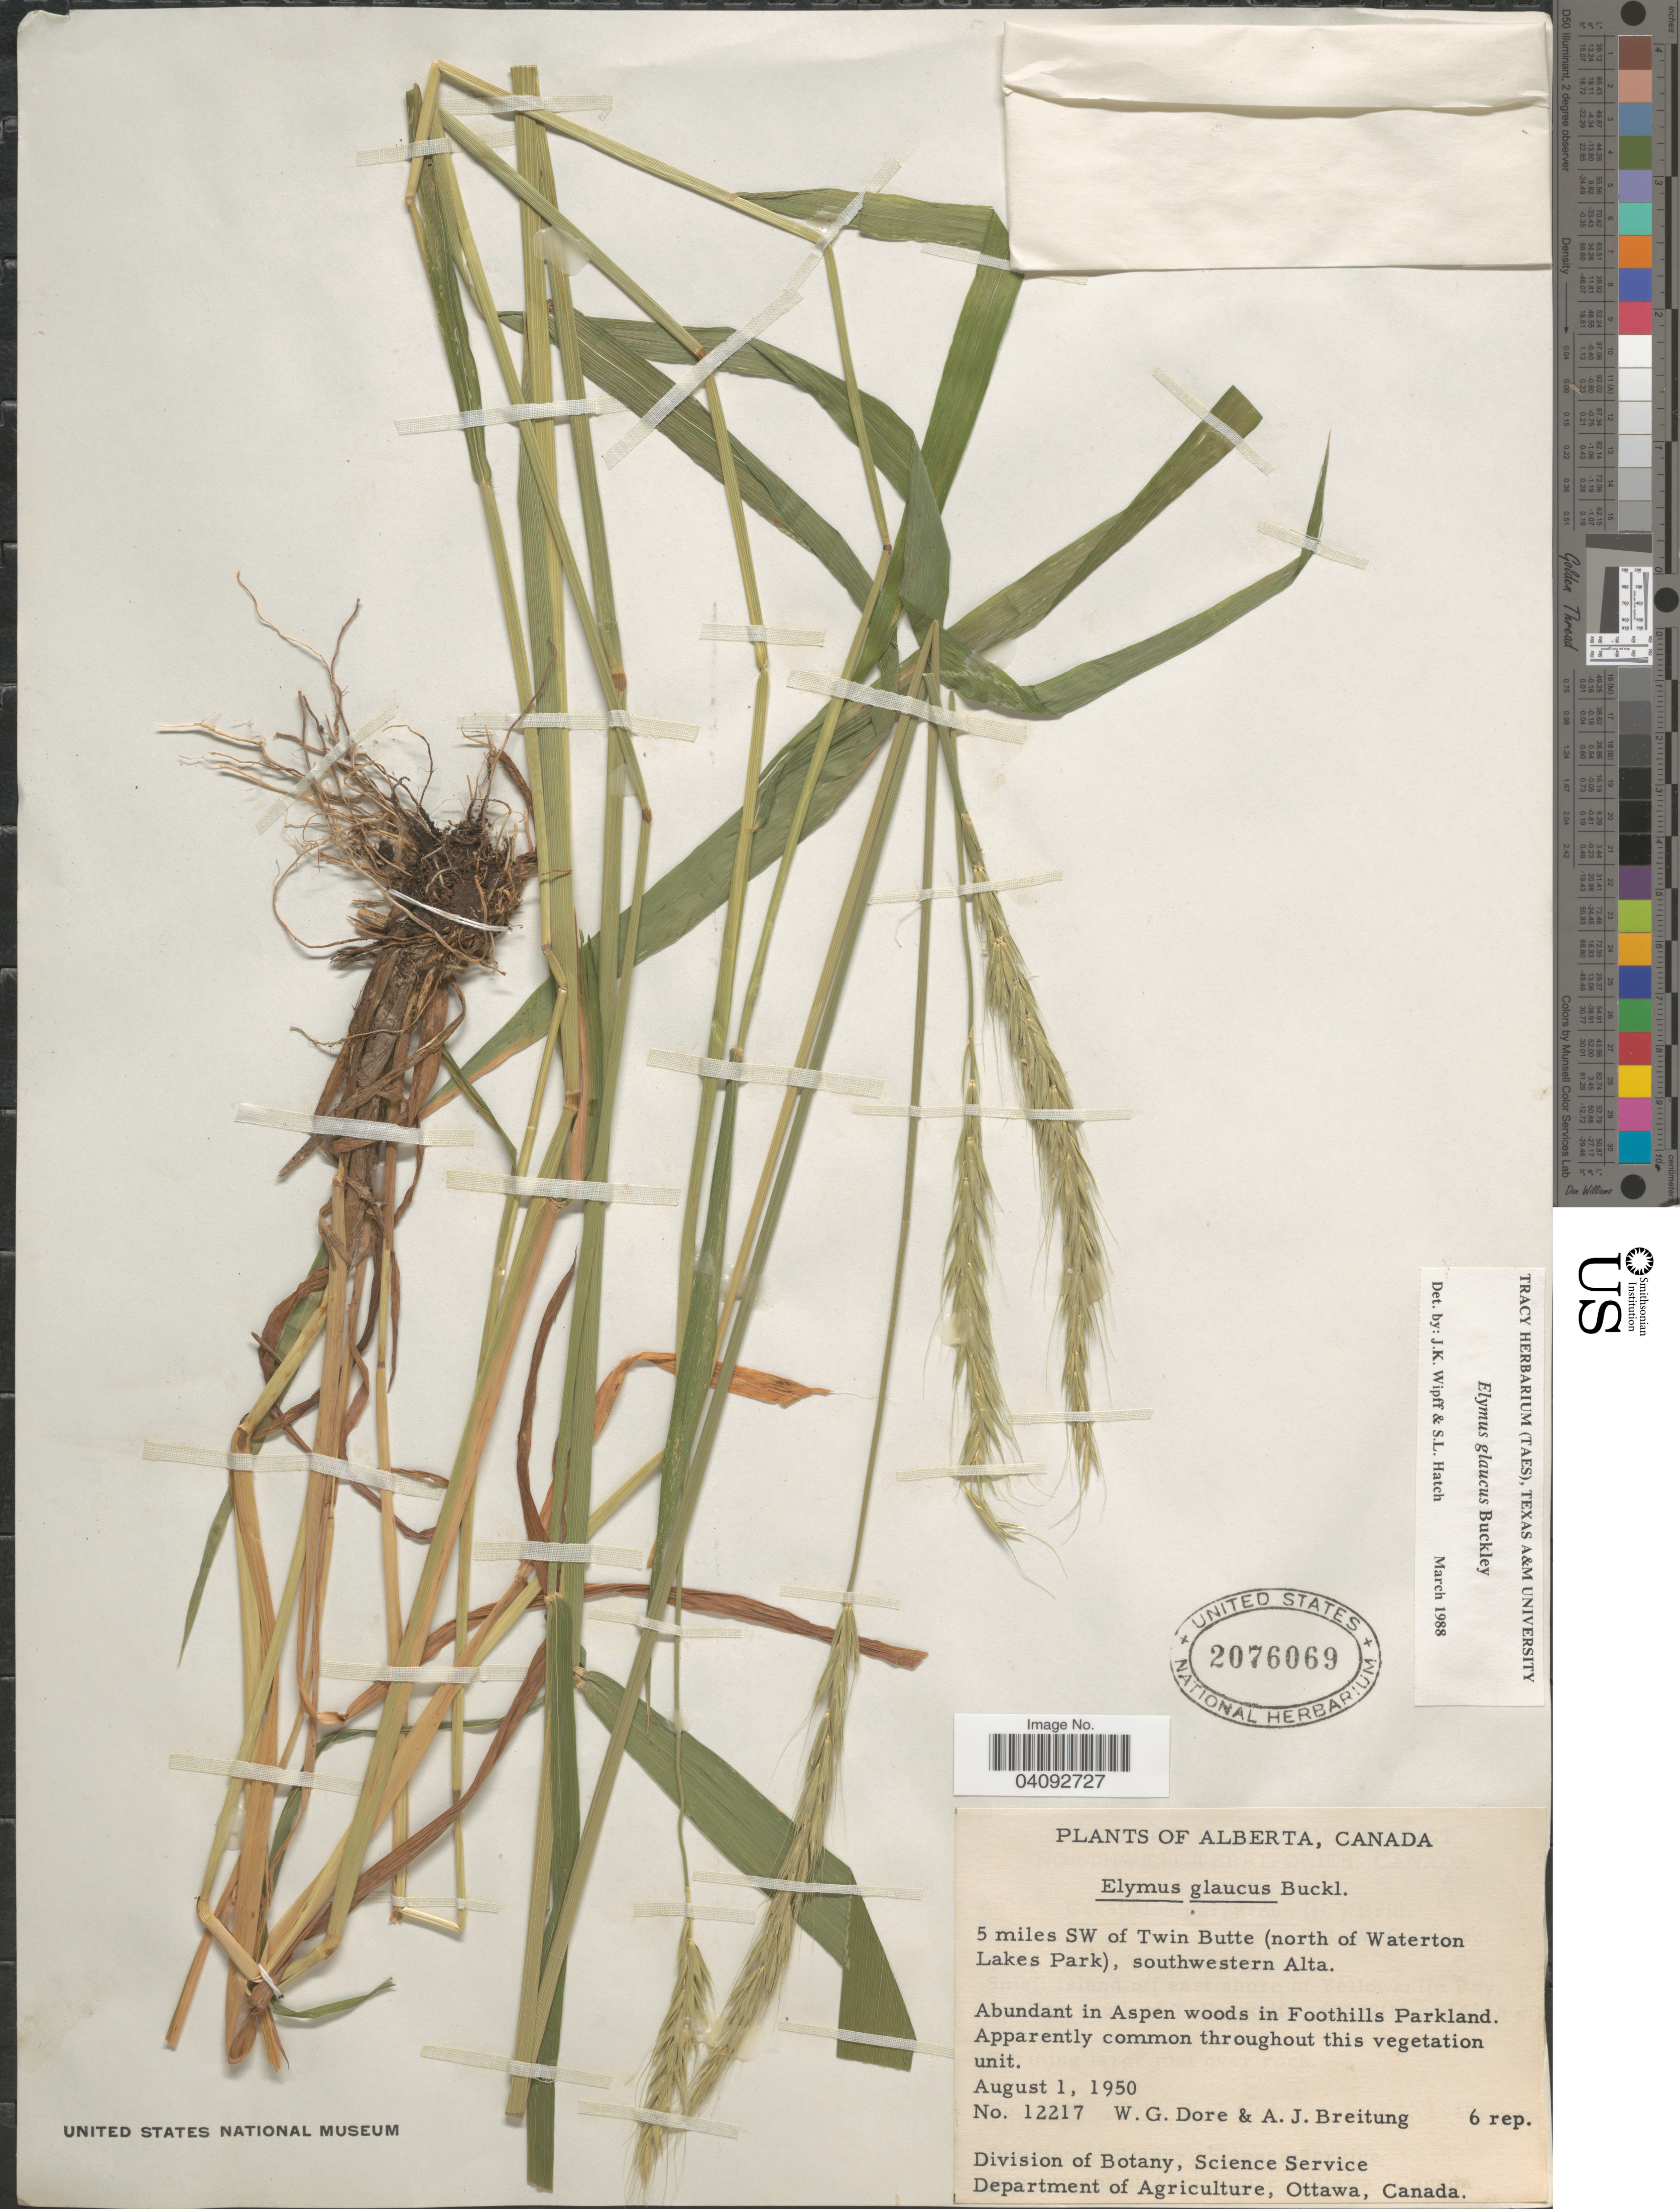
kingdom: Plantae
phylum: Tracheophyta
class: Liliopsida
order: Poales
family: Poaceae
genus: Elymus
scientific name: Elymus glaucus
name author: Buckley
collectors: W. Dore & A. Breitung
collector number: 12217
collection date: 1950-08-01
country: Canada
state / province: Alberta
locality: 5 miles SW of Twin Butte (north of Waterton Lakes Park), southwestern Alta. Abundant in Aspen woods in Foothills Parkland. Apparently common throughout this vegetation unit.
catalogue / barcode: US 2076069